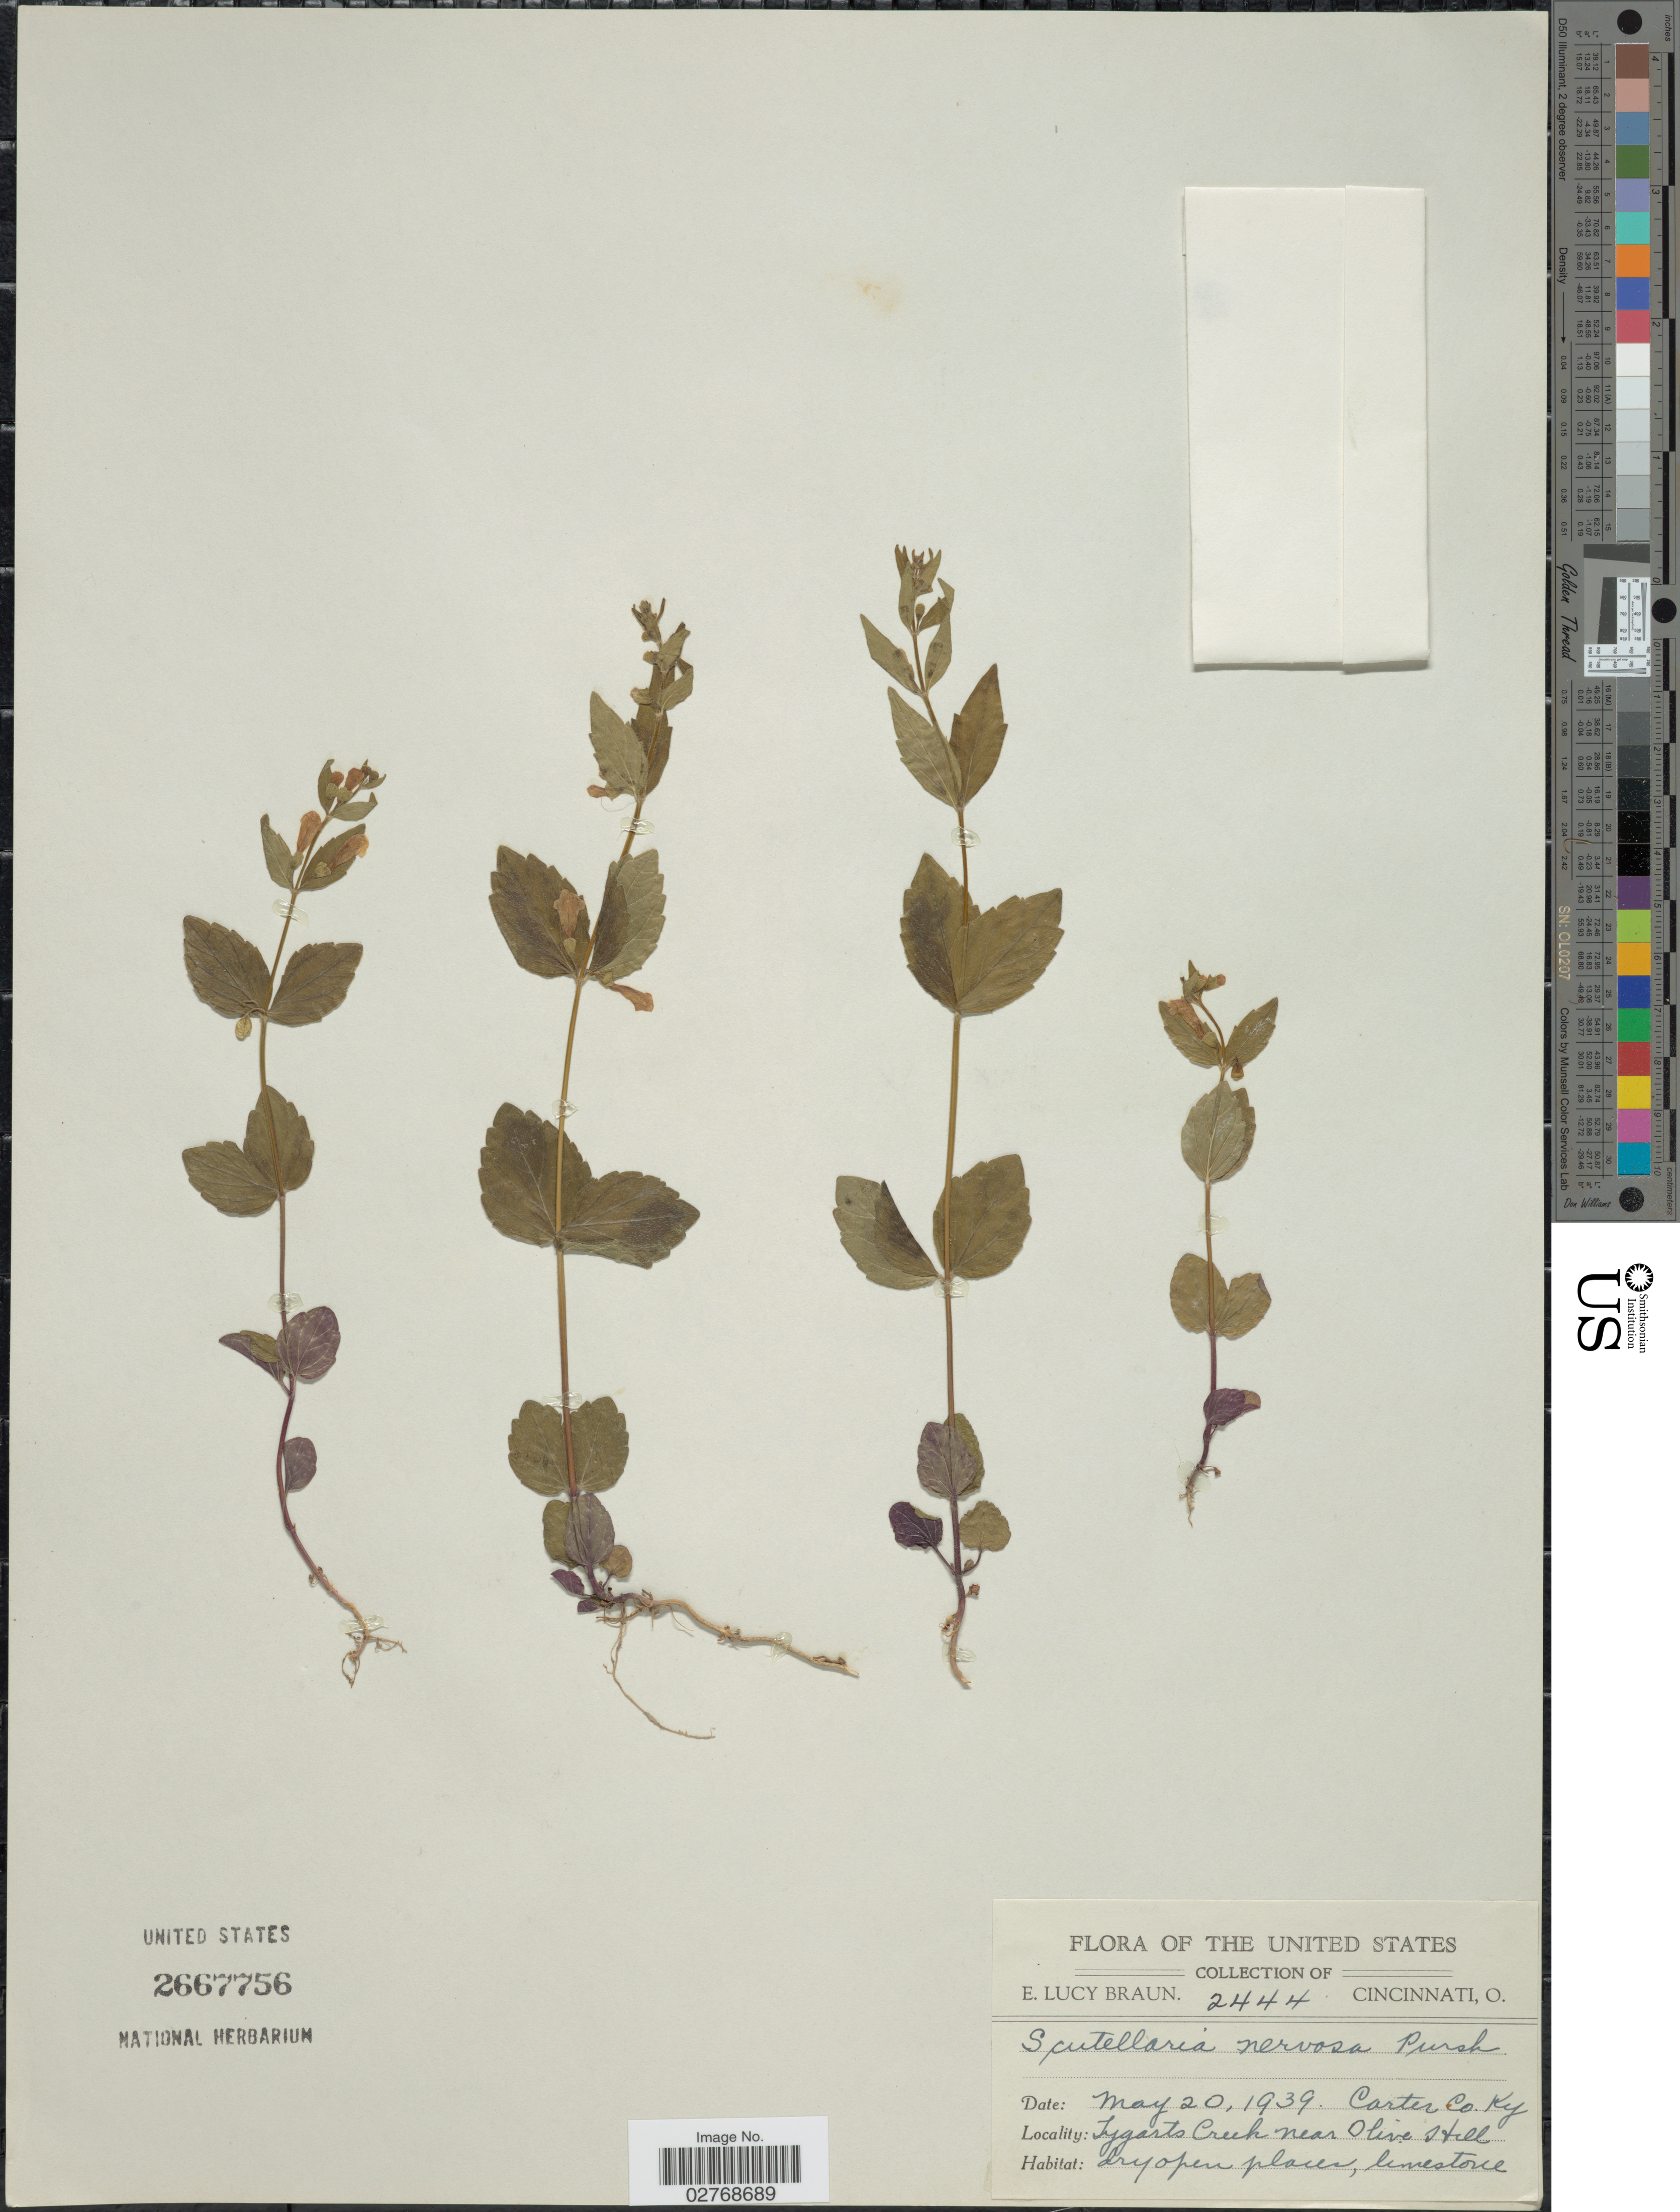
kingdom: Plantae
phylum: Tracheophyta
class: Magnoliopsida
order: Lamiales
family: Lamiaceae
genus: Scutellaria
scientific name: Scutellaria nervosa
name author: Pursh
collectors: E. L. Braun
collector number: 2444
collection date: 1939-05-20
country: United States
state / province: Kentucky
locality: Carter Co. Tygarts Creek near Olive Hill.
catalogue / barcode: US 2667756